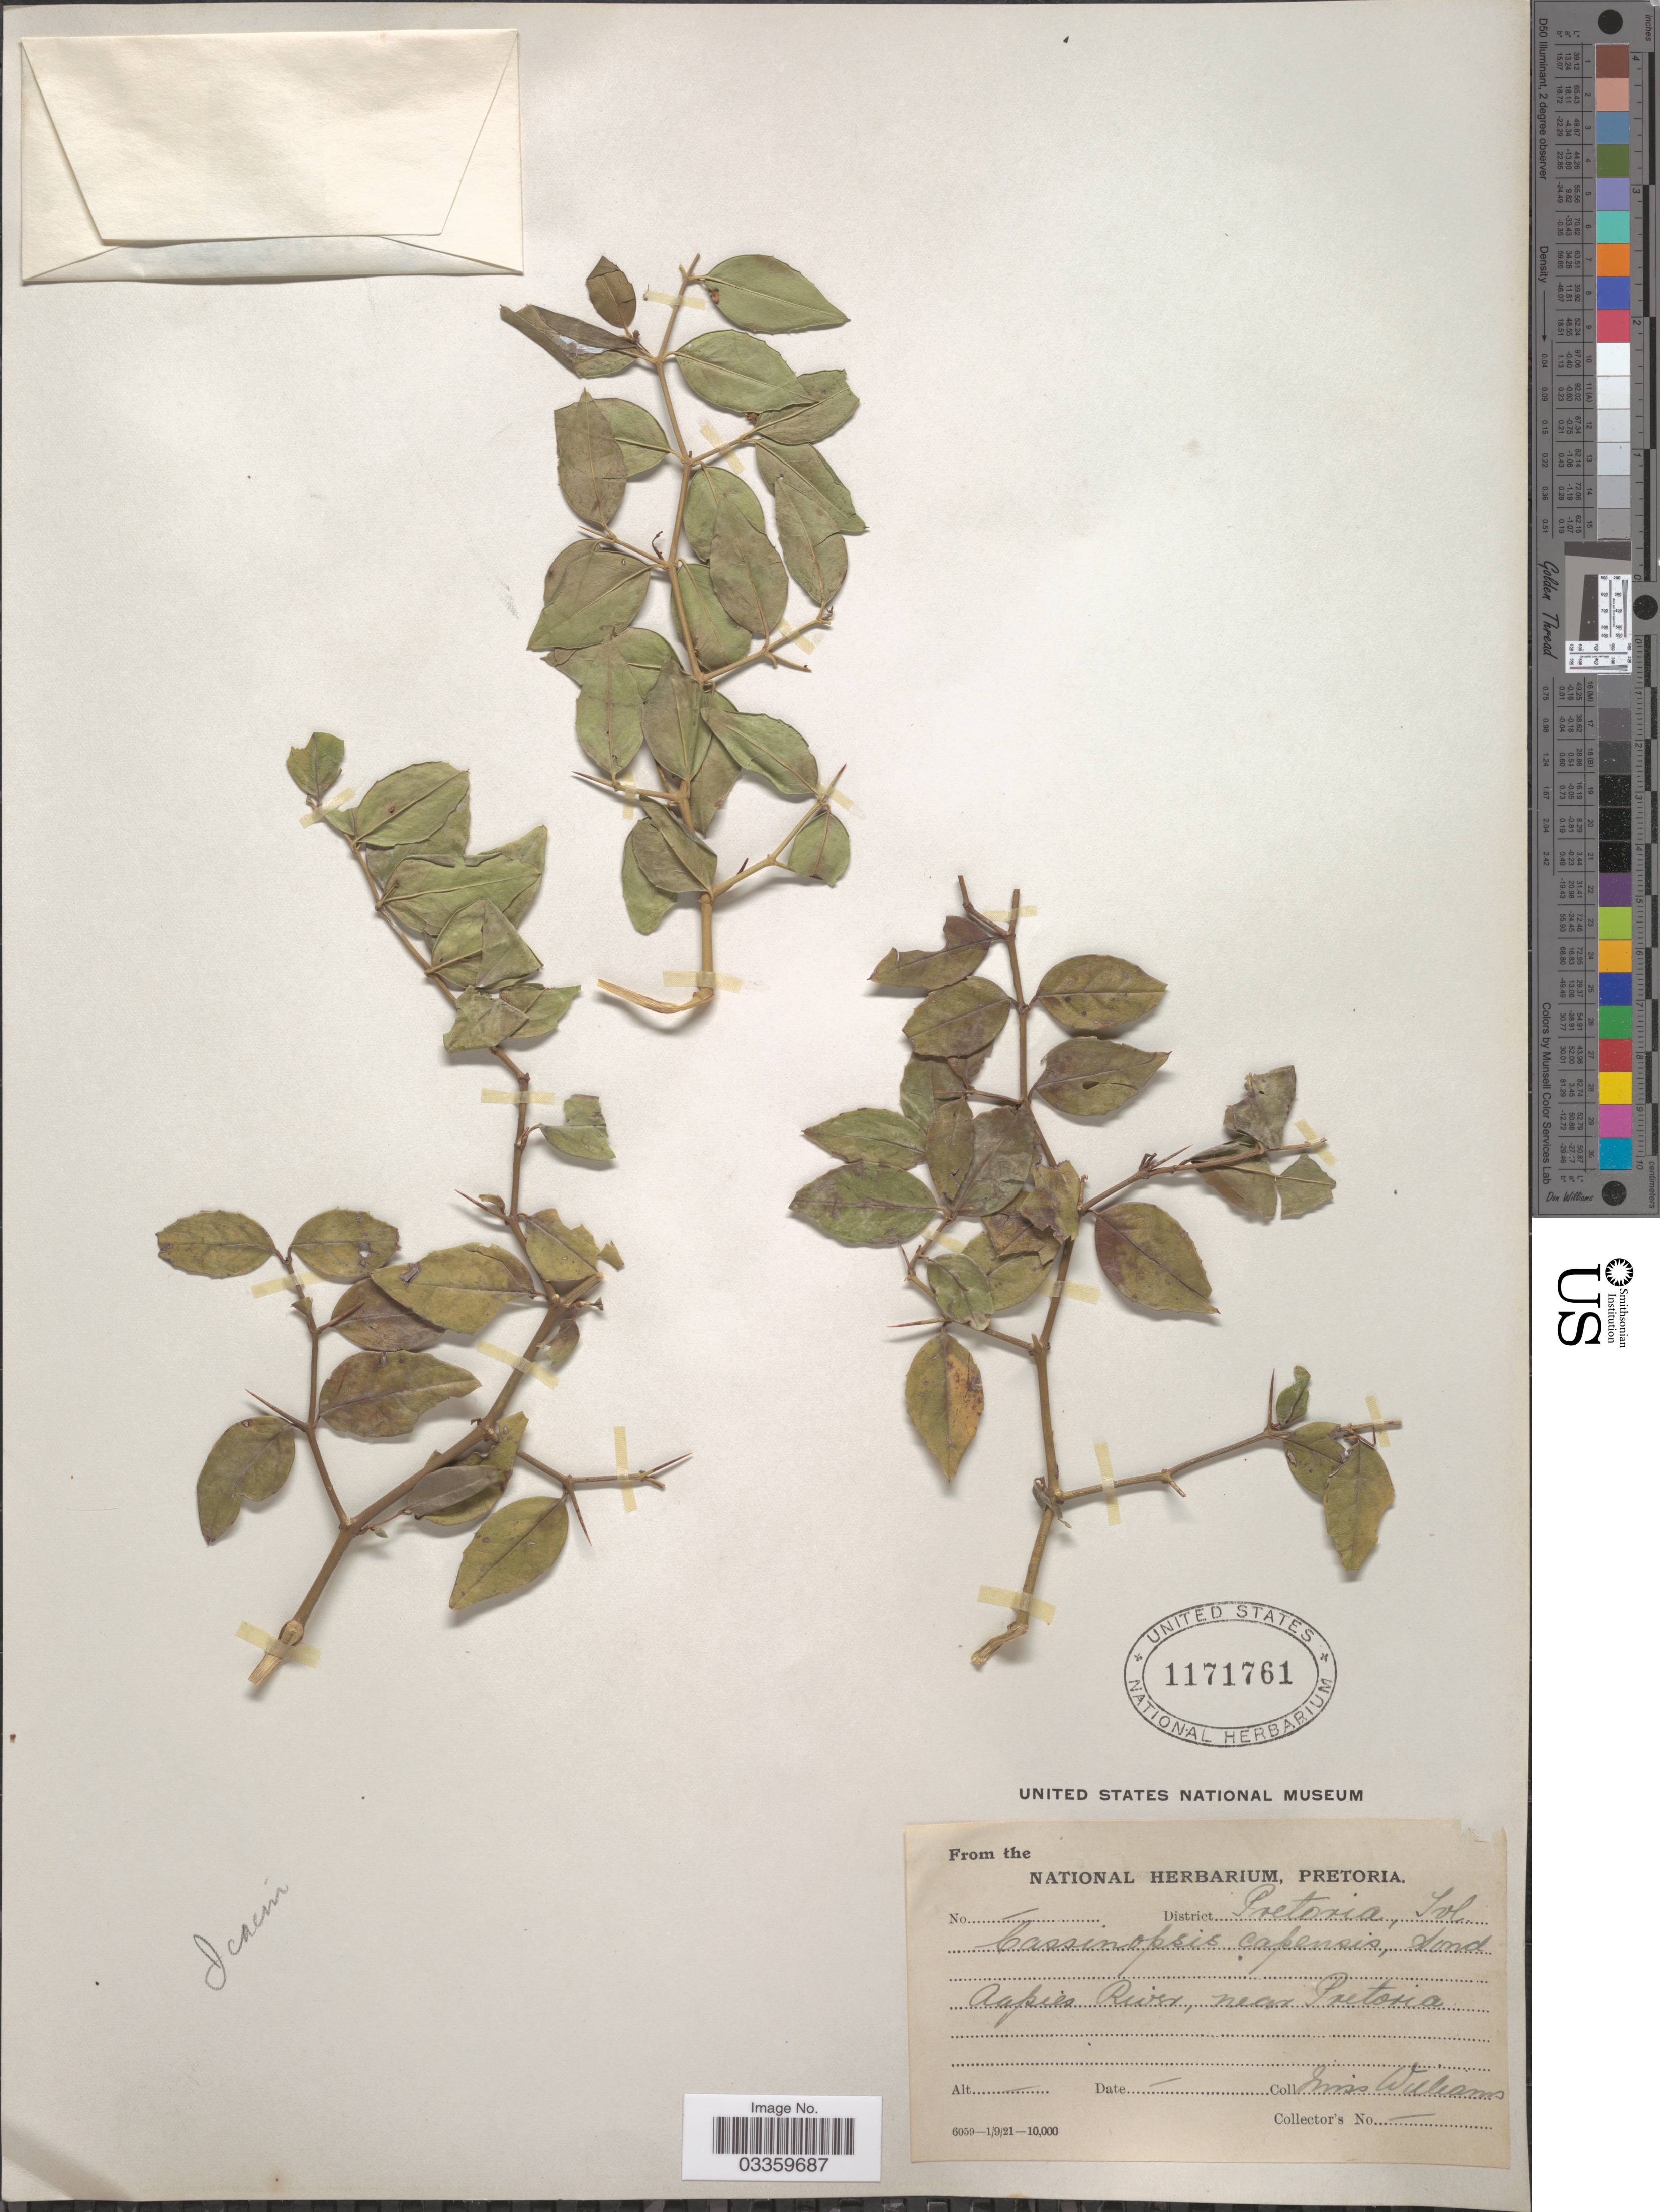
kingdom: Plantae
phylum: Tracheophyta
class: Magnoliopsida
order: Icacinales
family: Icacinaceae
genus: Cassinopsis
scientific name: Cassinopsis capensis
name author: Harv. & Sond.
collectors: -- Williams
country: South Africa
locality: District Pretoria, Tvl., Aapies River, near Pretoria.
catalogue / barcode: US 1171761